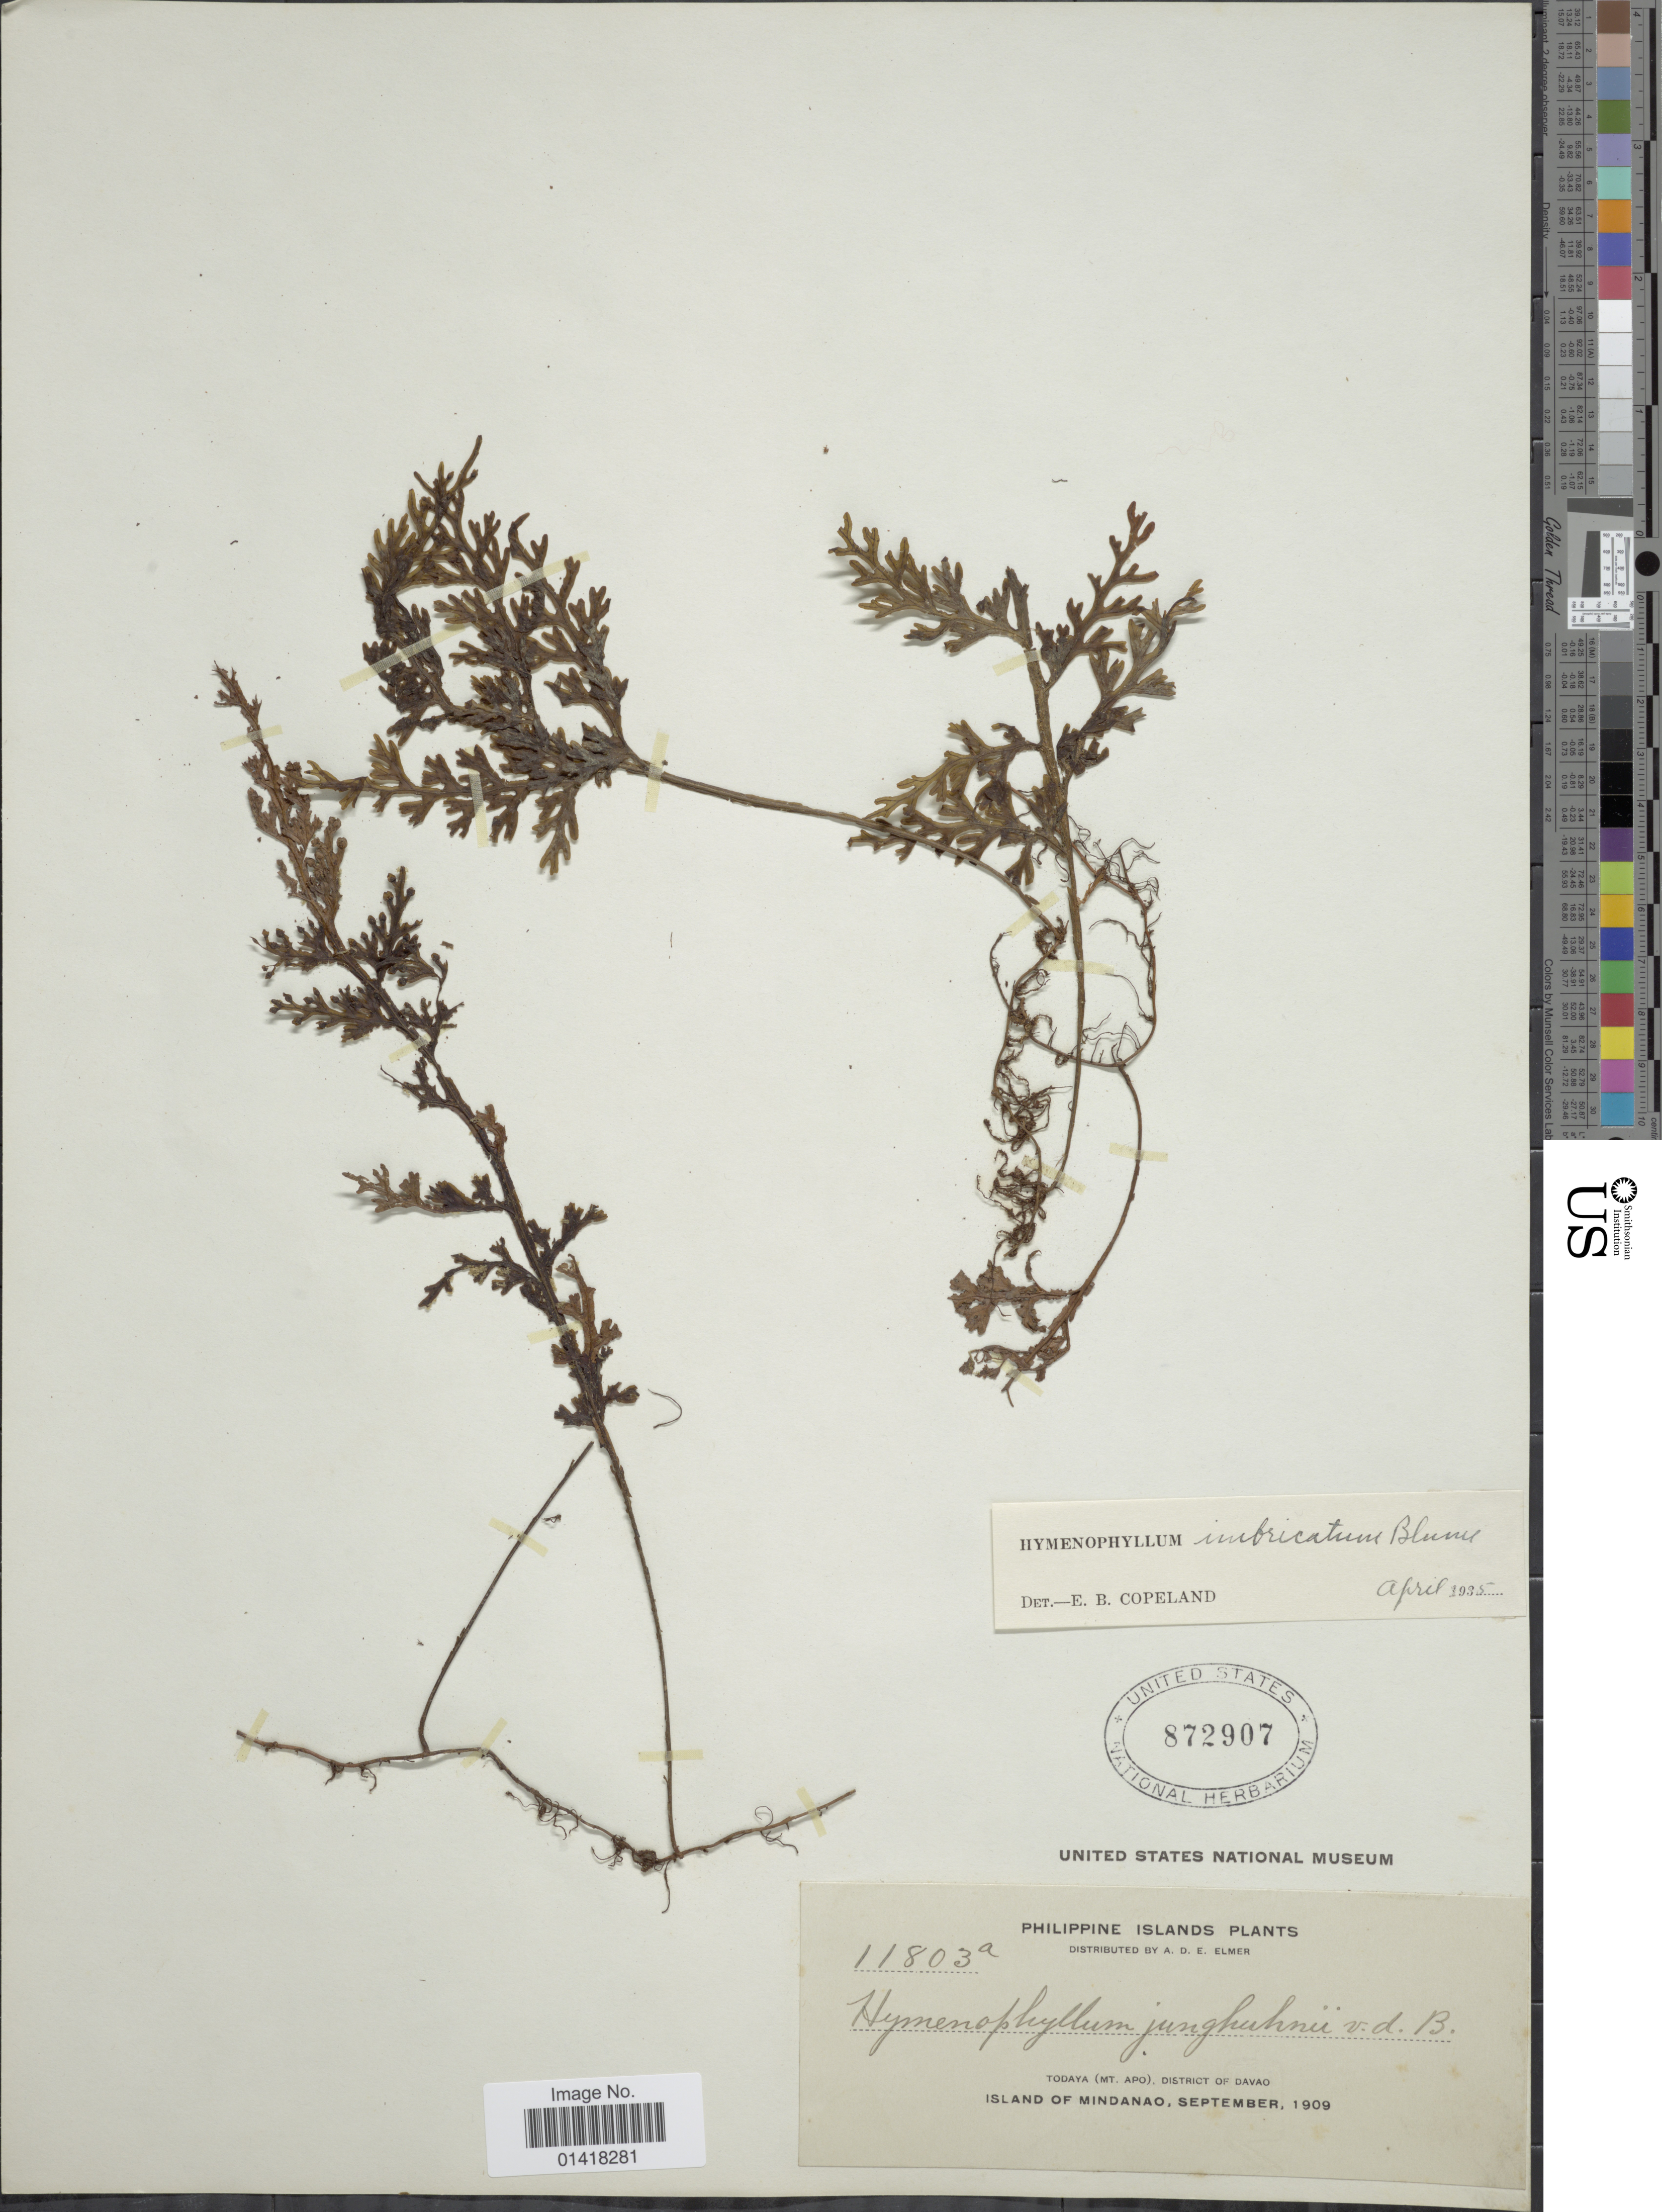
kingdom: Plantae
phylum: Tracheophyta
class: Polypodiopsida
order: Hymenophyllales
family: Hymenophyllaceae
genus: Hymenophyllum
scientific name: Hymenophyllum imbricatum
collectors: A. D. E. Elmer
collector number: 11803a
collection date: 1909-09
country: Philippines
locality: Philippine Islands. Todaya (Mt. Apo). District of Davao. Island of Mindanao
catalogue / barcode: US 872907